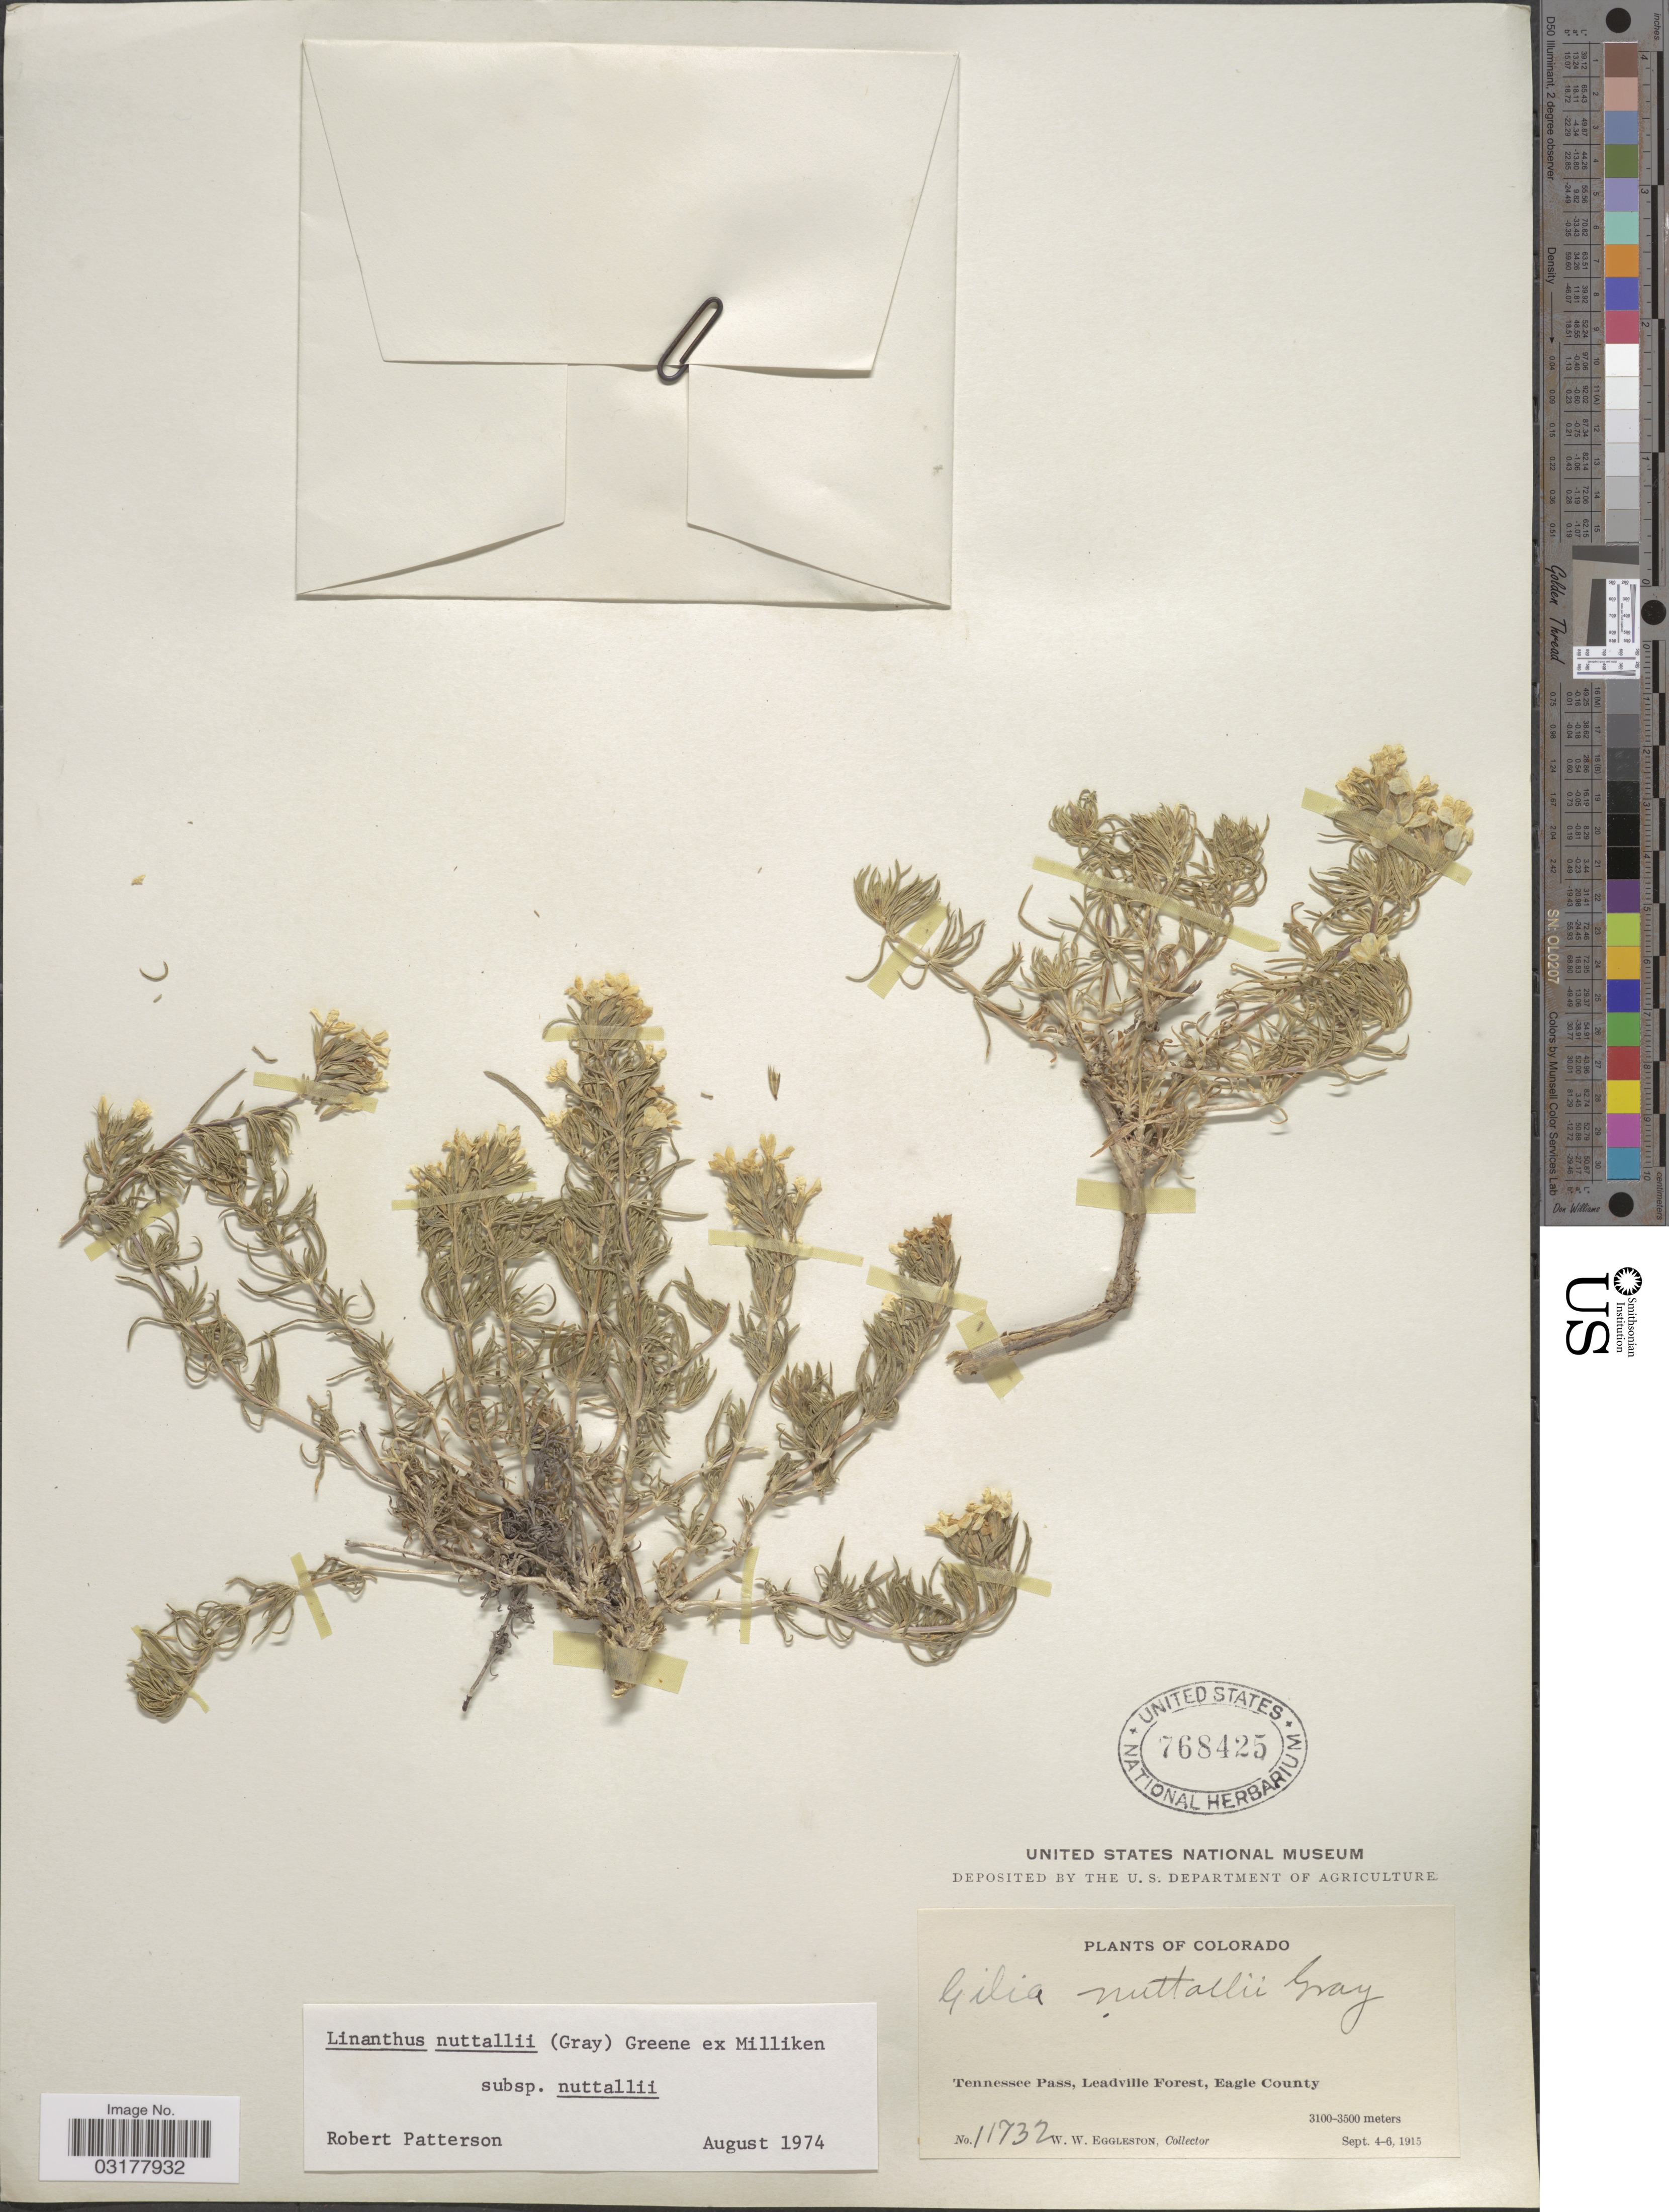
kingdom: Plantae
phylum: Tracheophyta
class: Magnoliopsida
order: Ericales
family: Polemoniaceae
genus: Leptosiphon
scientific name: Leptosiphon nuttallii subsp. nuttallii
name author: (A. Gray) J.M. Porter & L.A. Johnson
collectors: W. W. Eggleston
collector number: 11732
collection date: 1915-09-04/1915-09-06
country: United States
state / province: Colorado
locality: Tennessee Pass, Leadville Forest, Eagle County.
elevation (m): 3100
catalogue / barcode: US 768425